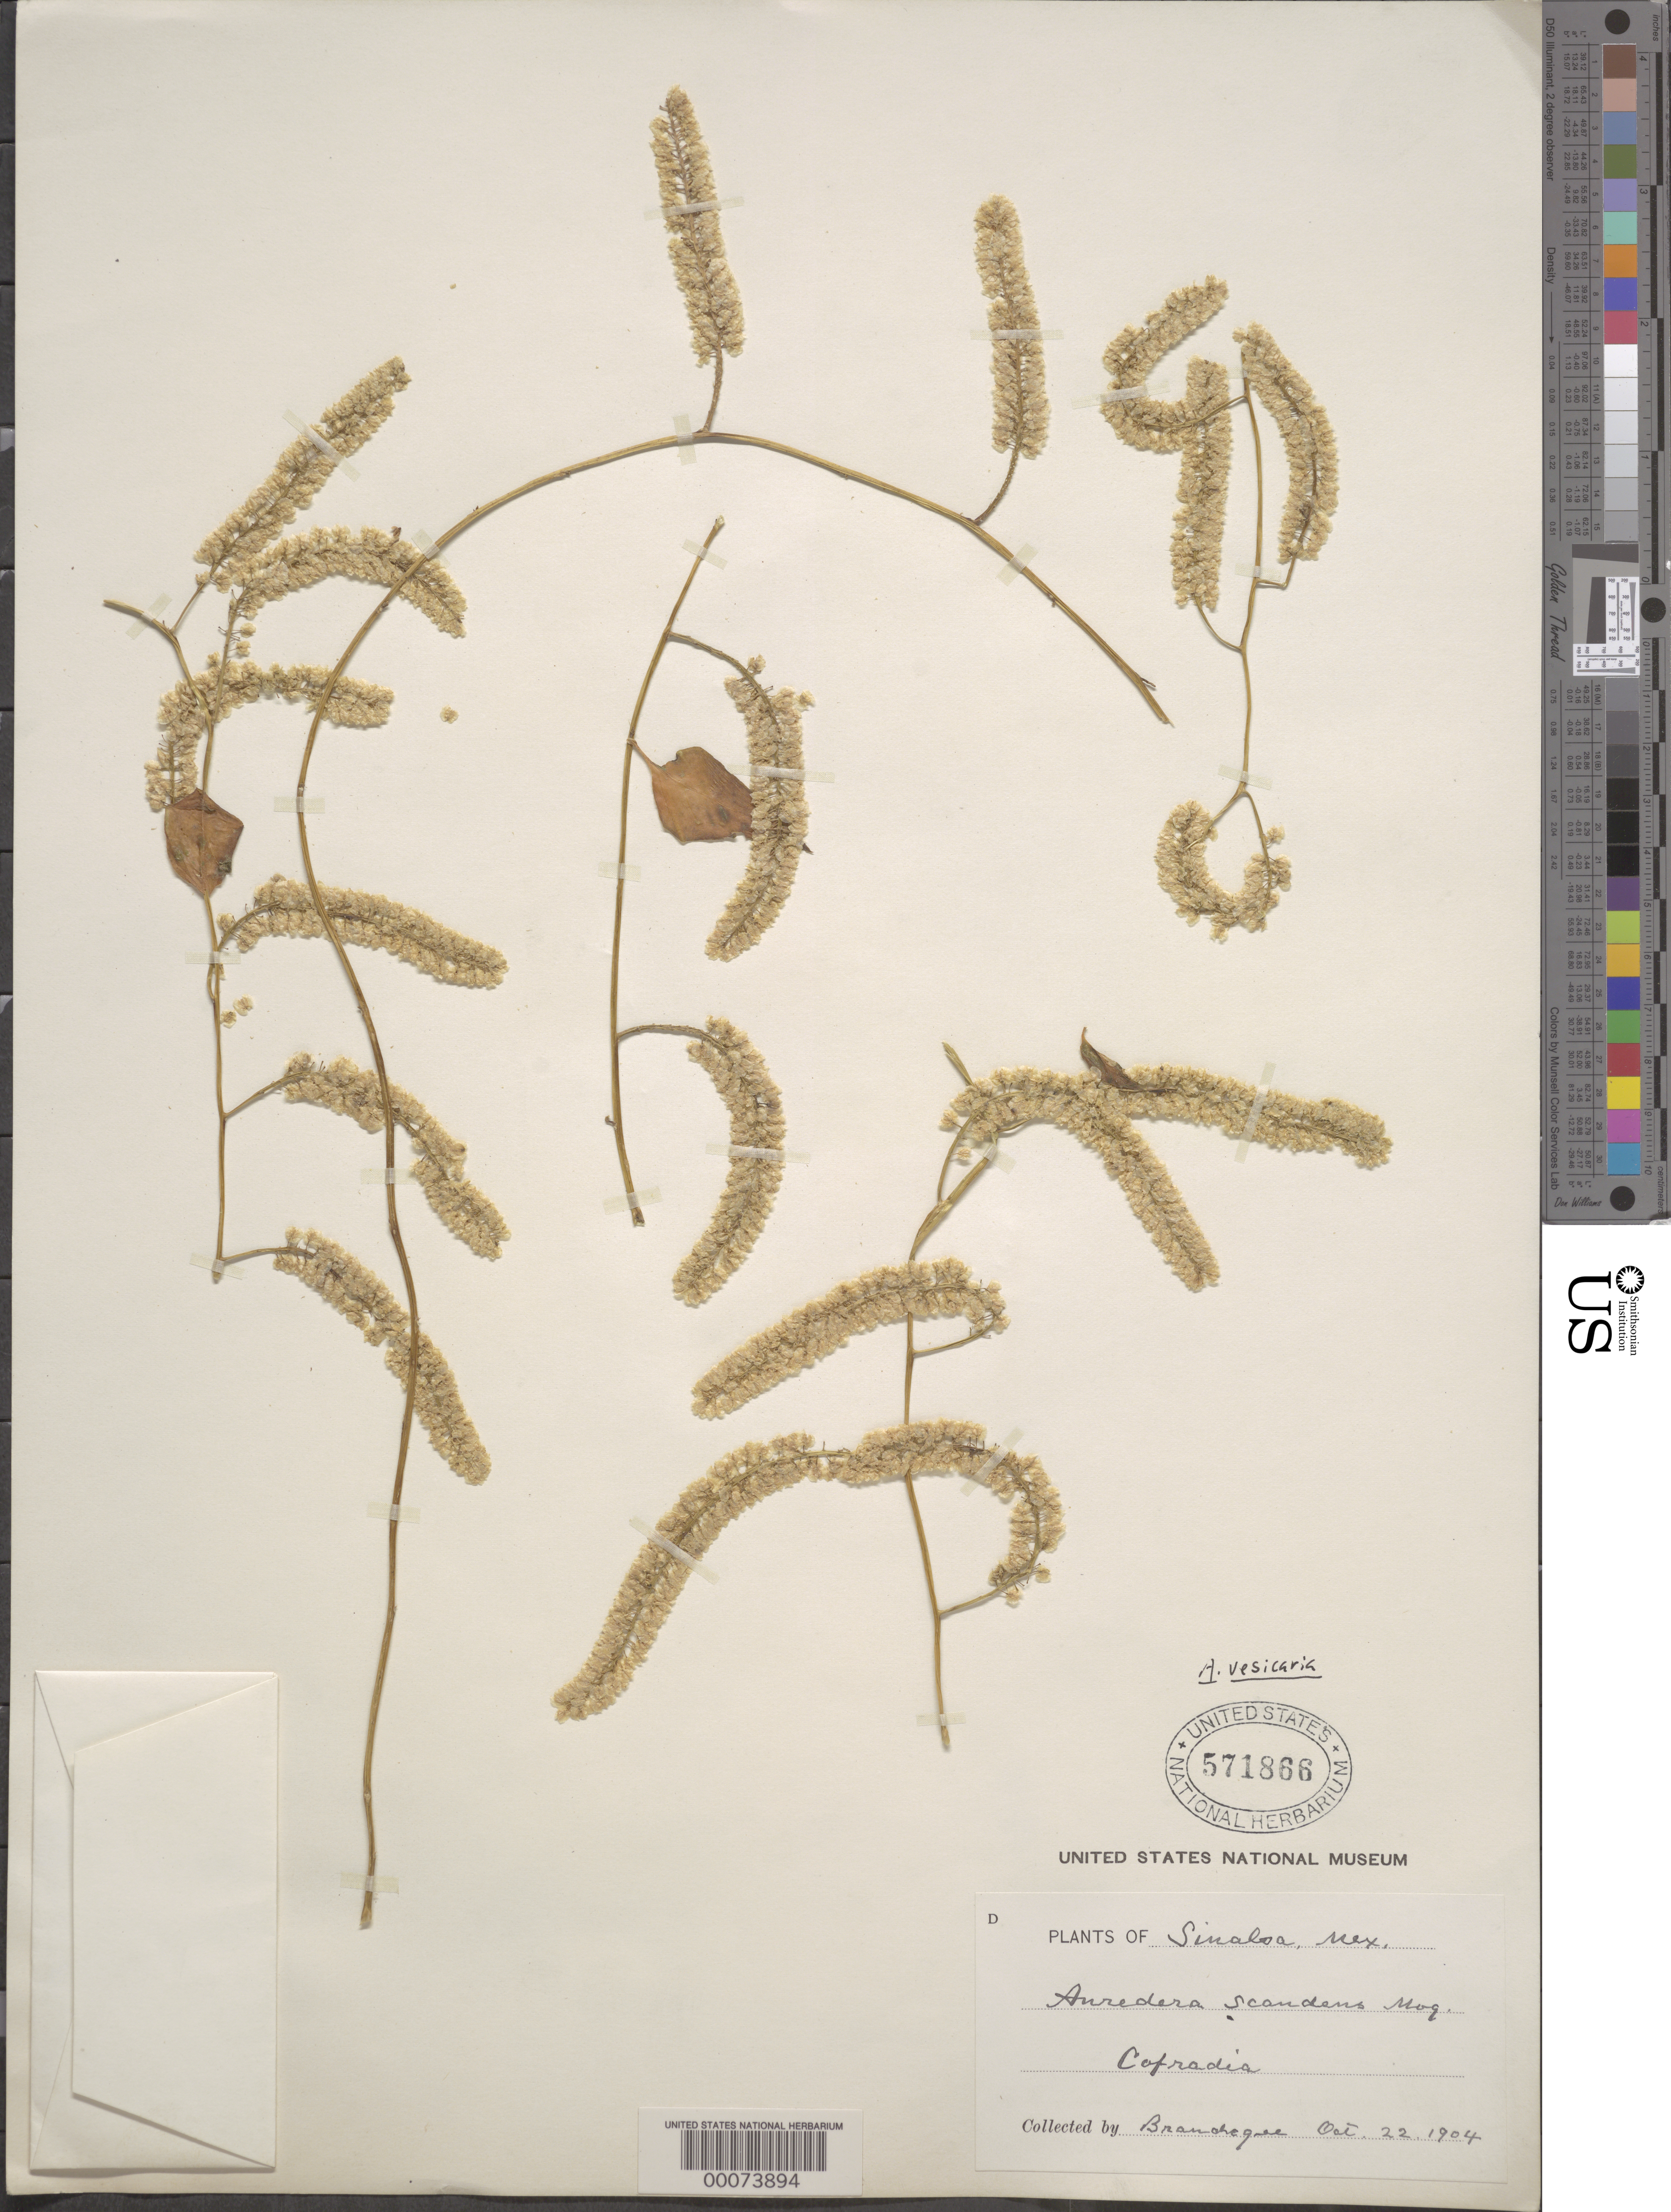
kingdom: Plantae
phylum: Tracheophyta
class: Magnoliopsida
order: Caryophyllales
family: Basellaceae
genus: Anredera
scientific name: Anredera vesicaria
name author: (Lam.) C.F. Gaertn.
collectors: T. S. Brandegee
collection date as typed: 22 Oct 1904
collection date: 1904-10-22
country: Mexico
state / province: Sinaloa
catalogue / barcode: US 571866